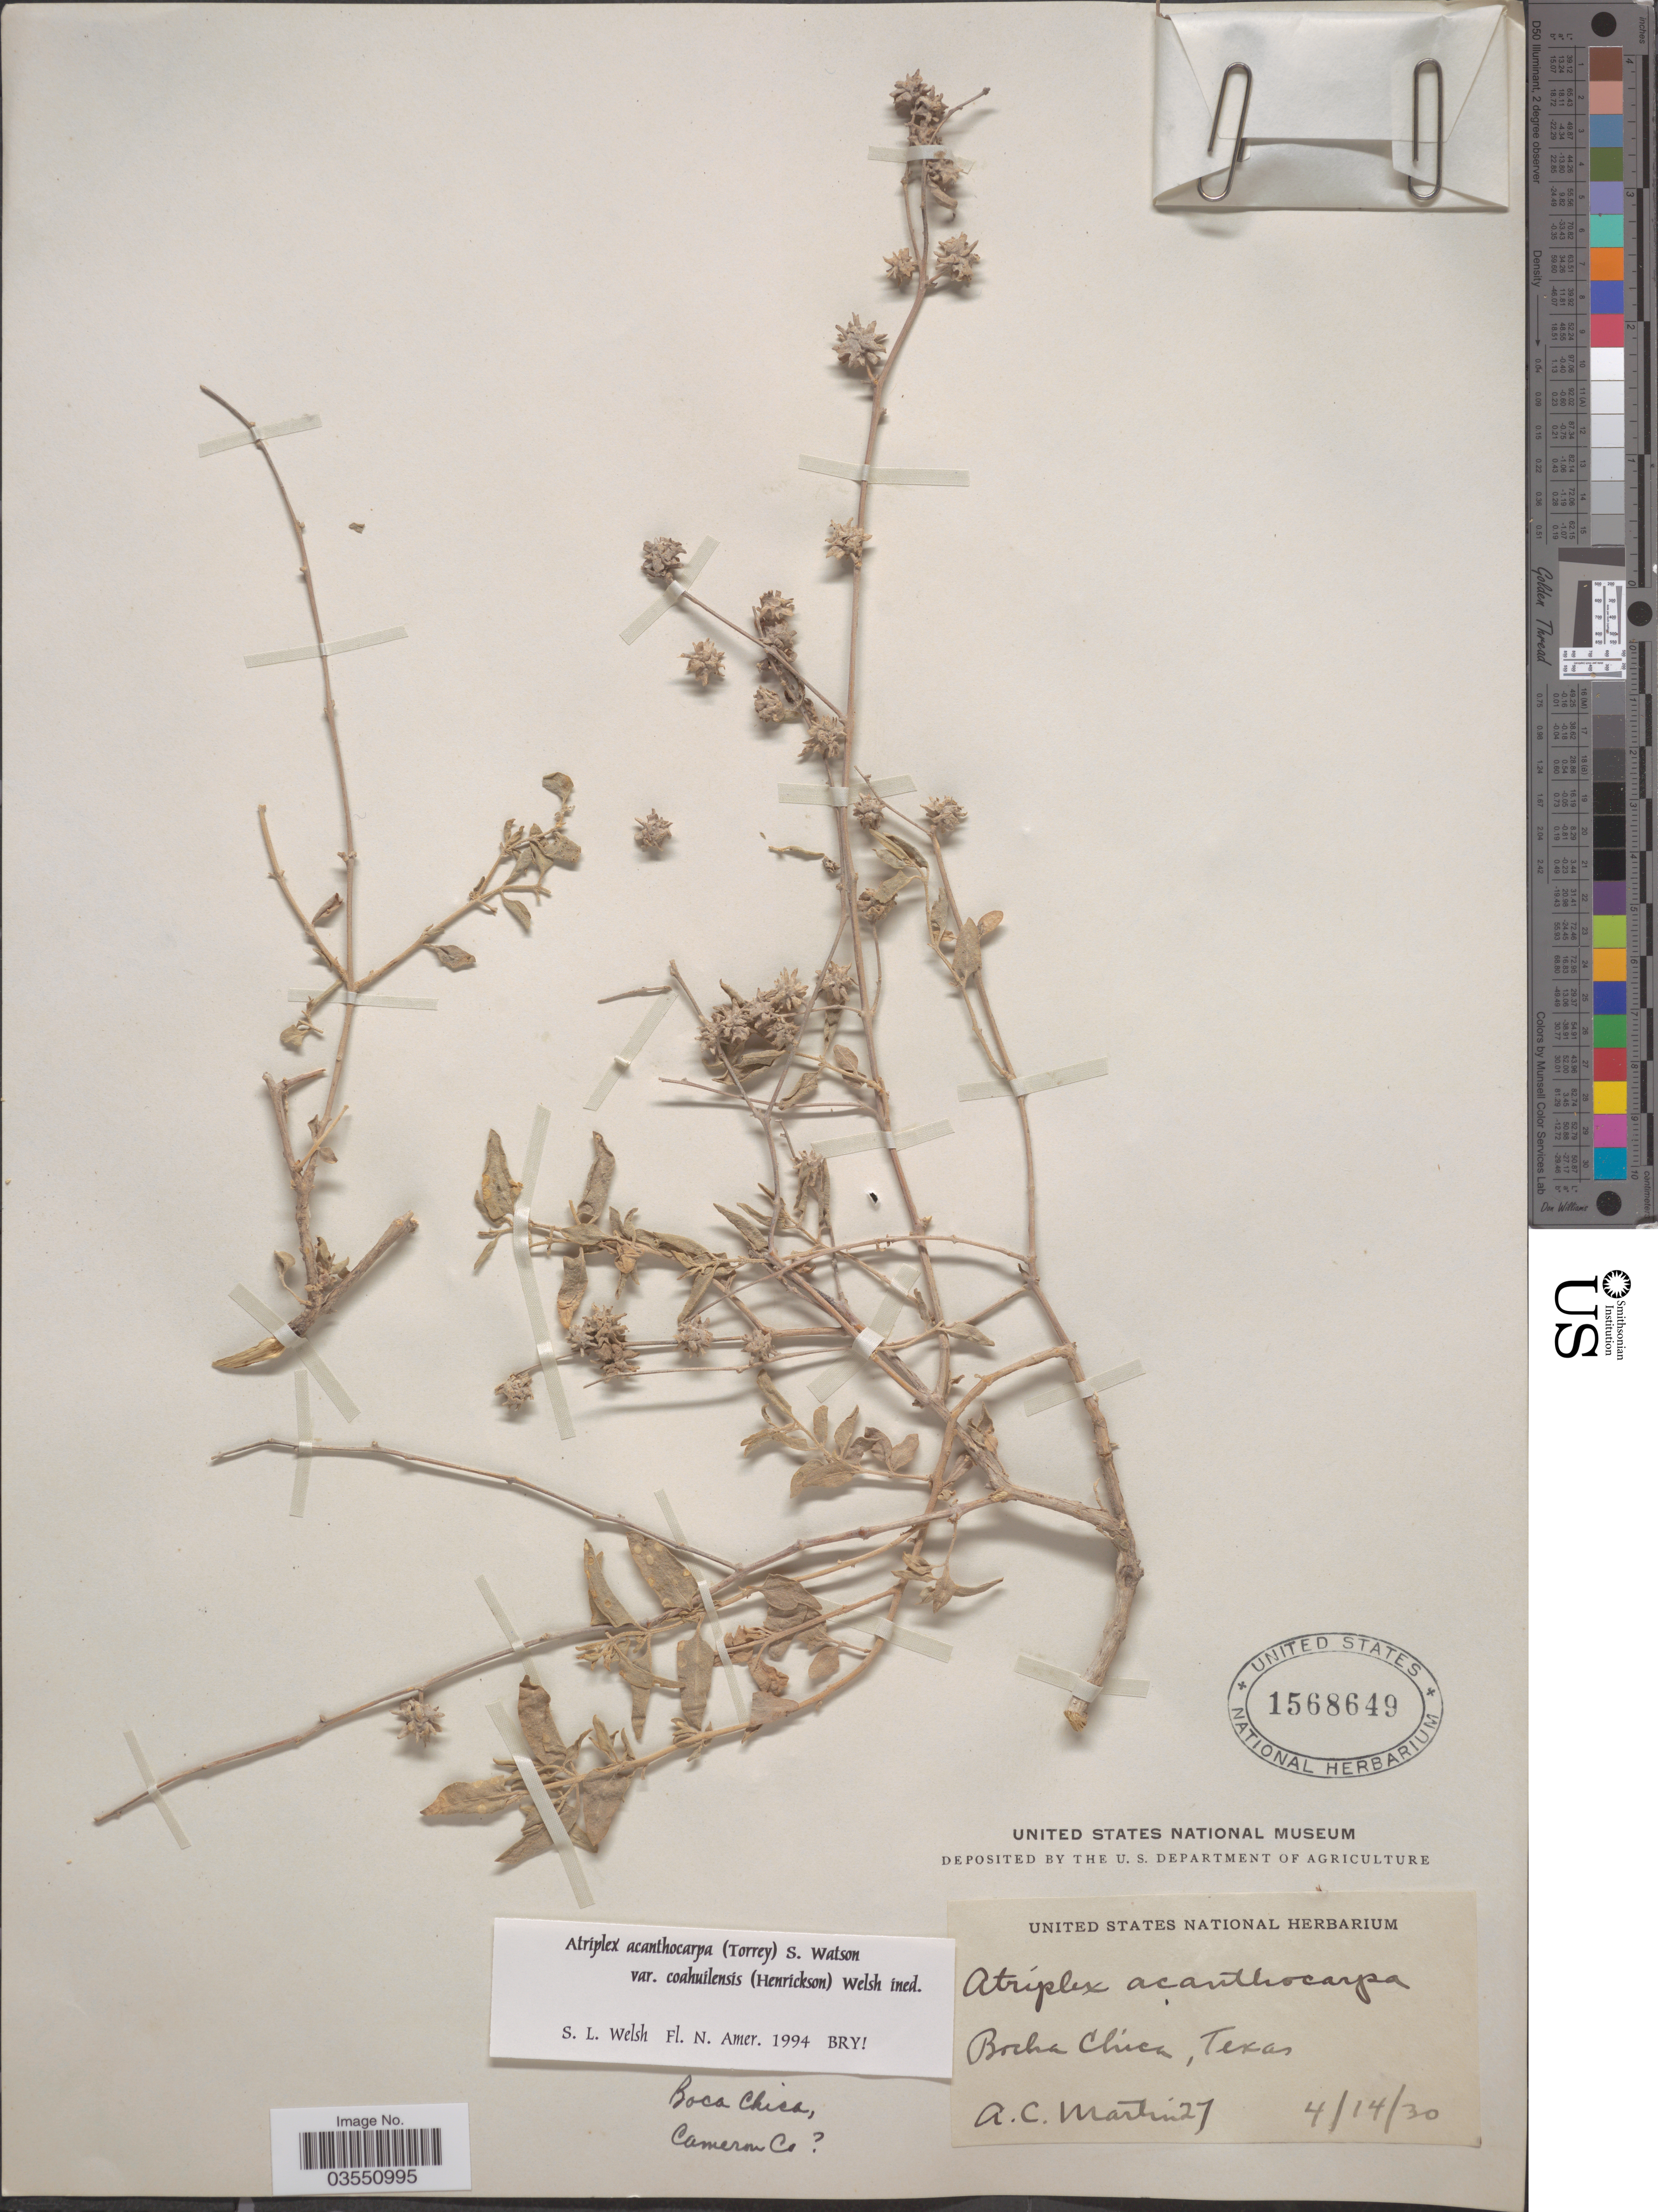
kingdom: Plantae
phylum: Tracheophyta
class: Magnoliopsida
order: Caryophyllales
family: Amaranthaceae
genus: Atriplex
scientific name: Atriplex acanthocarpa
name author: (Torr.) S. Watson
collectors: A. C. Martin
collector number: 27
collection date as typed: Transcribed d/m/y: 14/4/30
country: United States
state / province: Texas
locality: Bocha Chica. Cameron Co.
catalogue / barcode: US 1568649